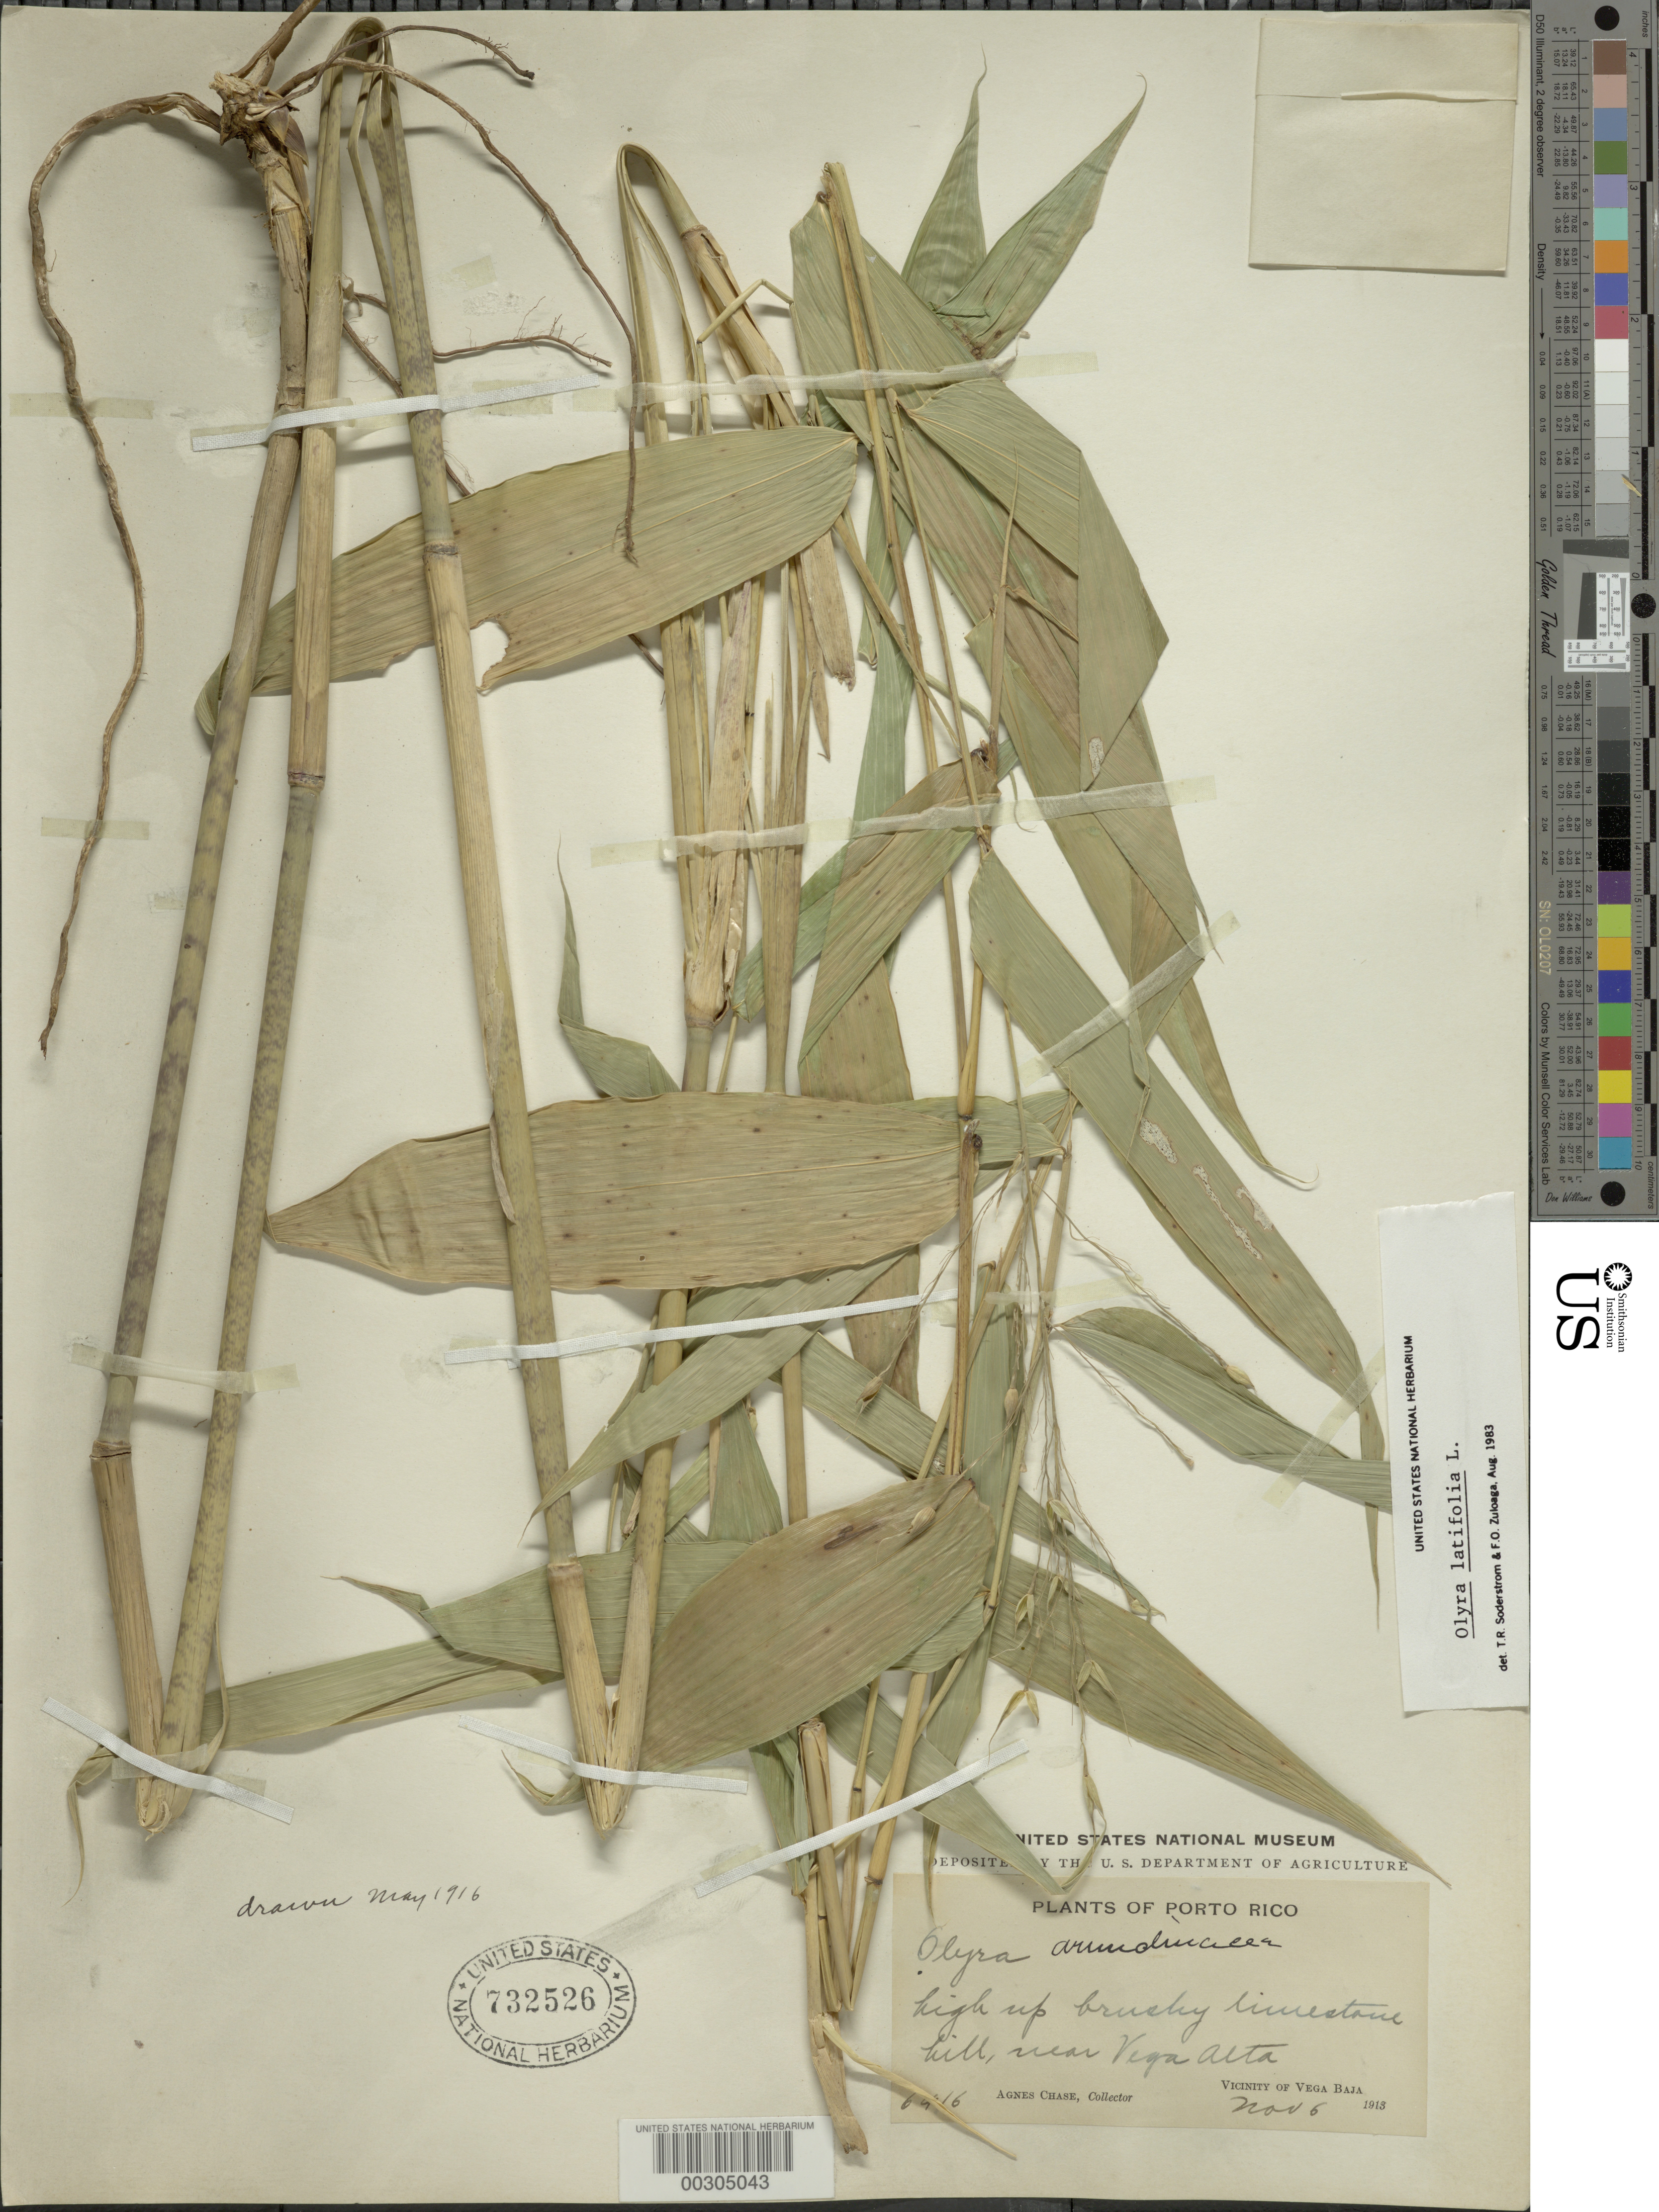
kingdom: Plantae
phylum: Tracheophyta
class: Liliopsida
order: Poales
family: Poaceae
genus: Olyra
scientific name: Olyra latifolia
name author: L.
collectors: A. Chase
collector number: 6416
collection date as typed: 06 Nov 1913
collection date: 1913-11-06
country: Puerto Rico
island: Greater Antilles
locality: Vega baja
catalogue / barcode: US 732526